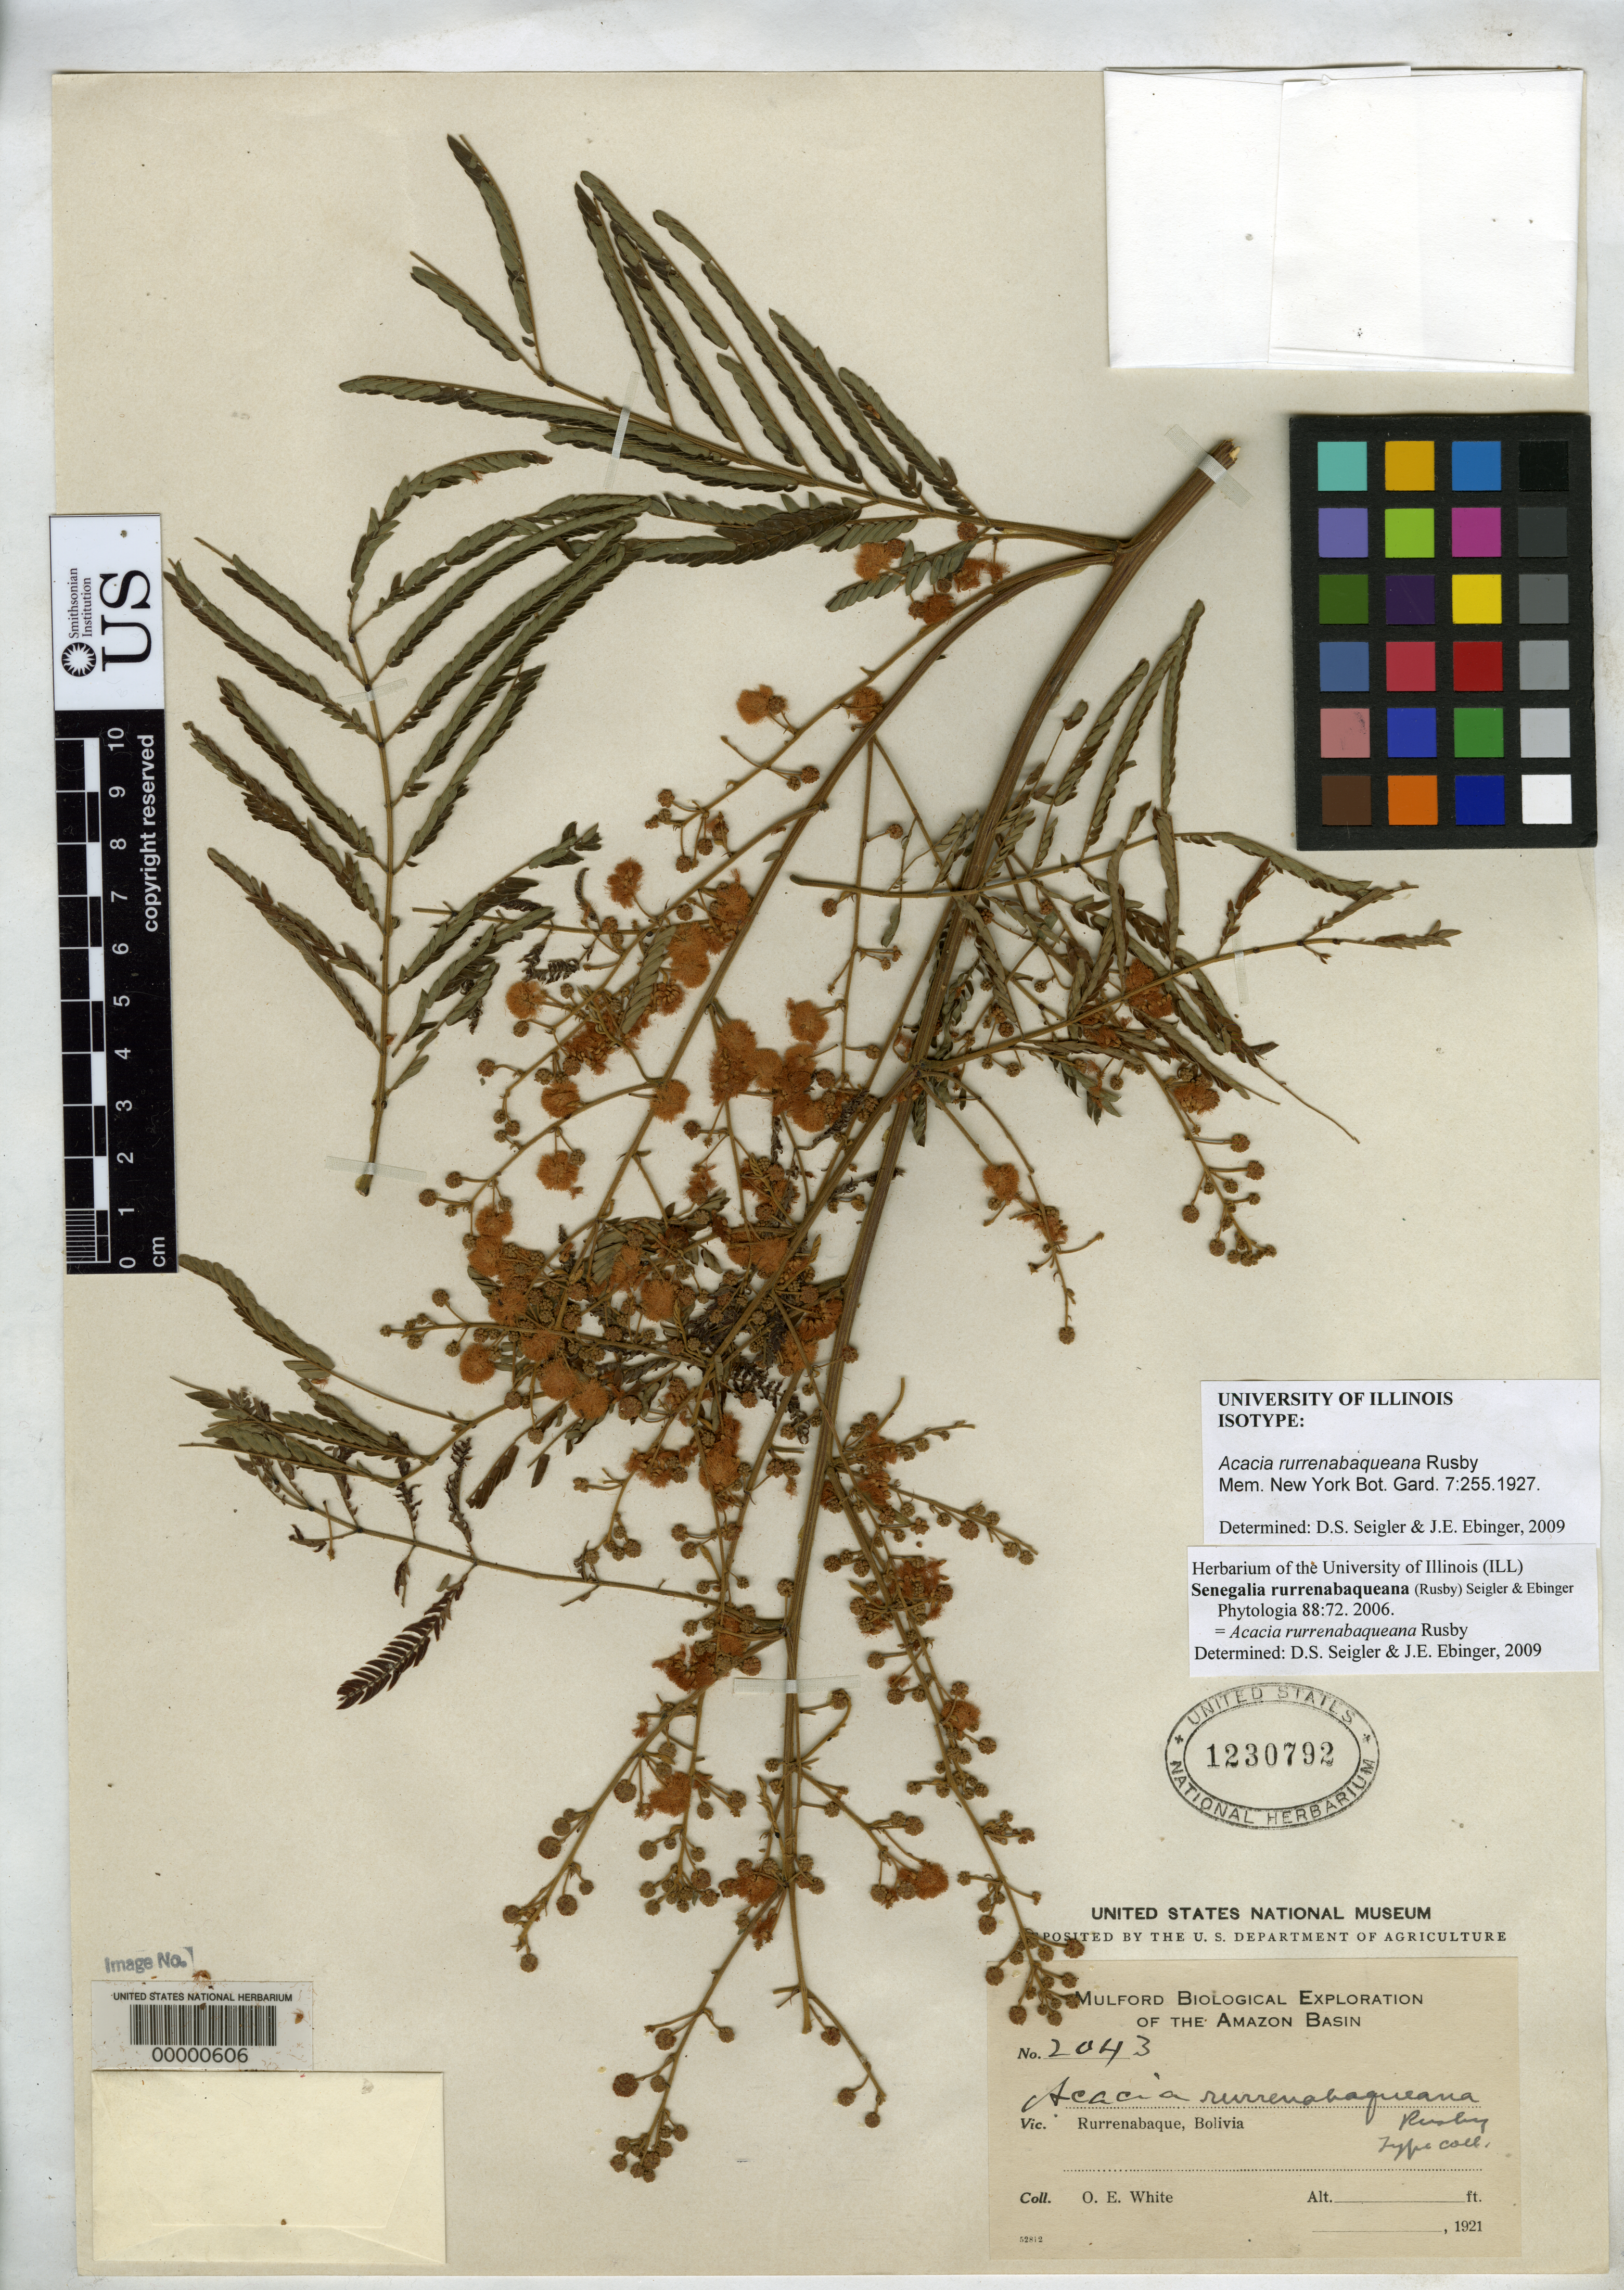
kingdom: Plantae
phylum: Tracheophyta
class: Magnoliopsida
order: Fabales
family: Fabaceae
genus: Acacia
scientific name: Acacia rurrenabaqueana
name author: Rusby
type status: Isotype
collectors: O. E. White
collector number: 2043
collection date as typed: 1921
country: Bolivia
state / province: Beni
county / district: José Ballivián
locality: Rurrenabaque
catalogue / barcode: US 1230792